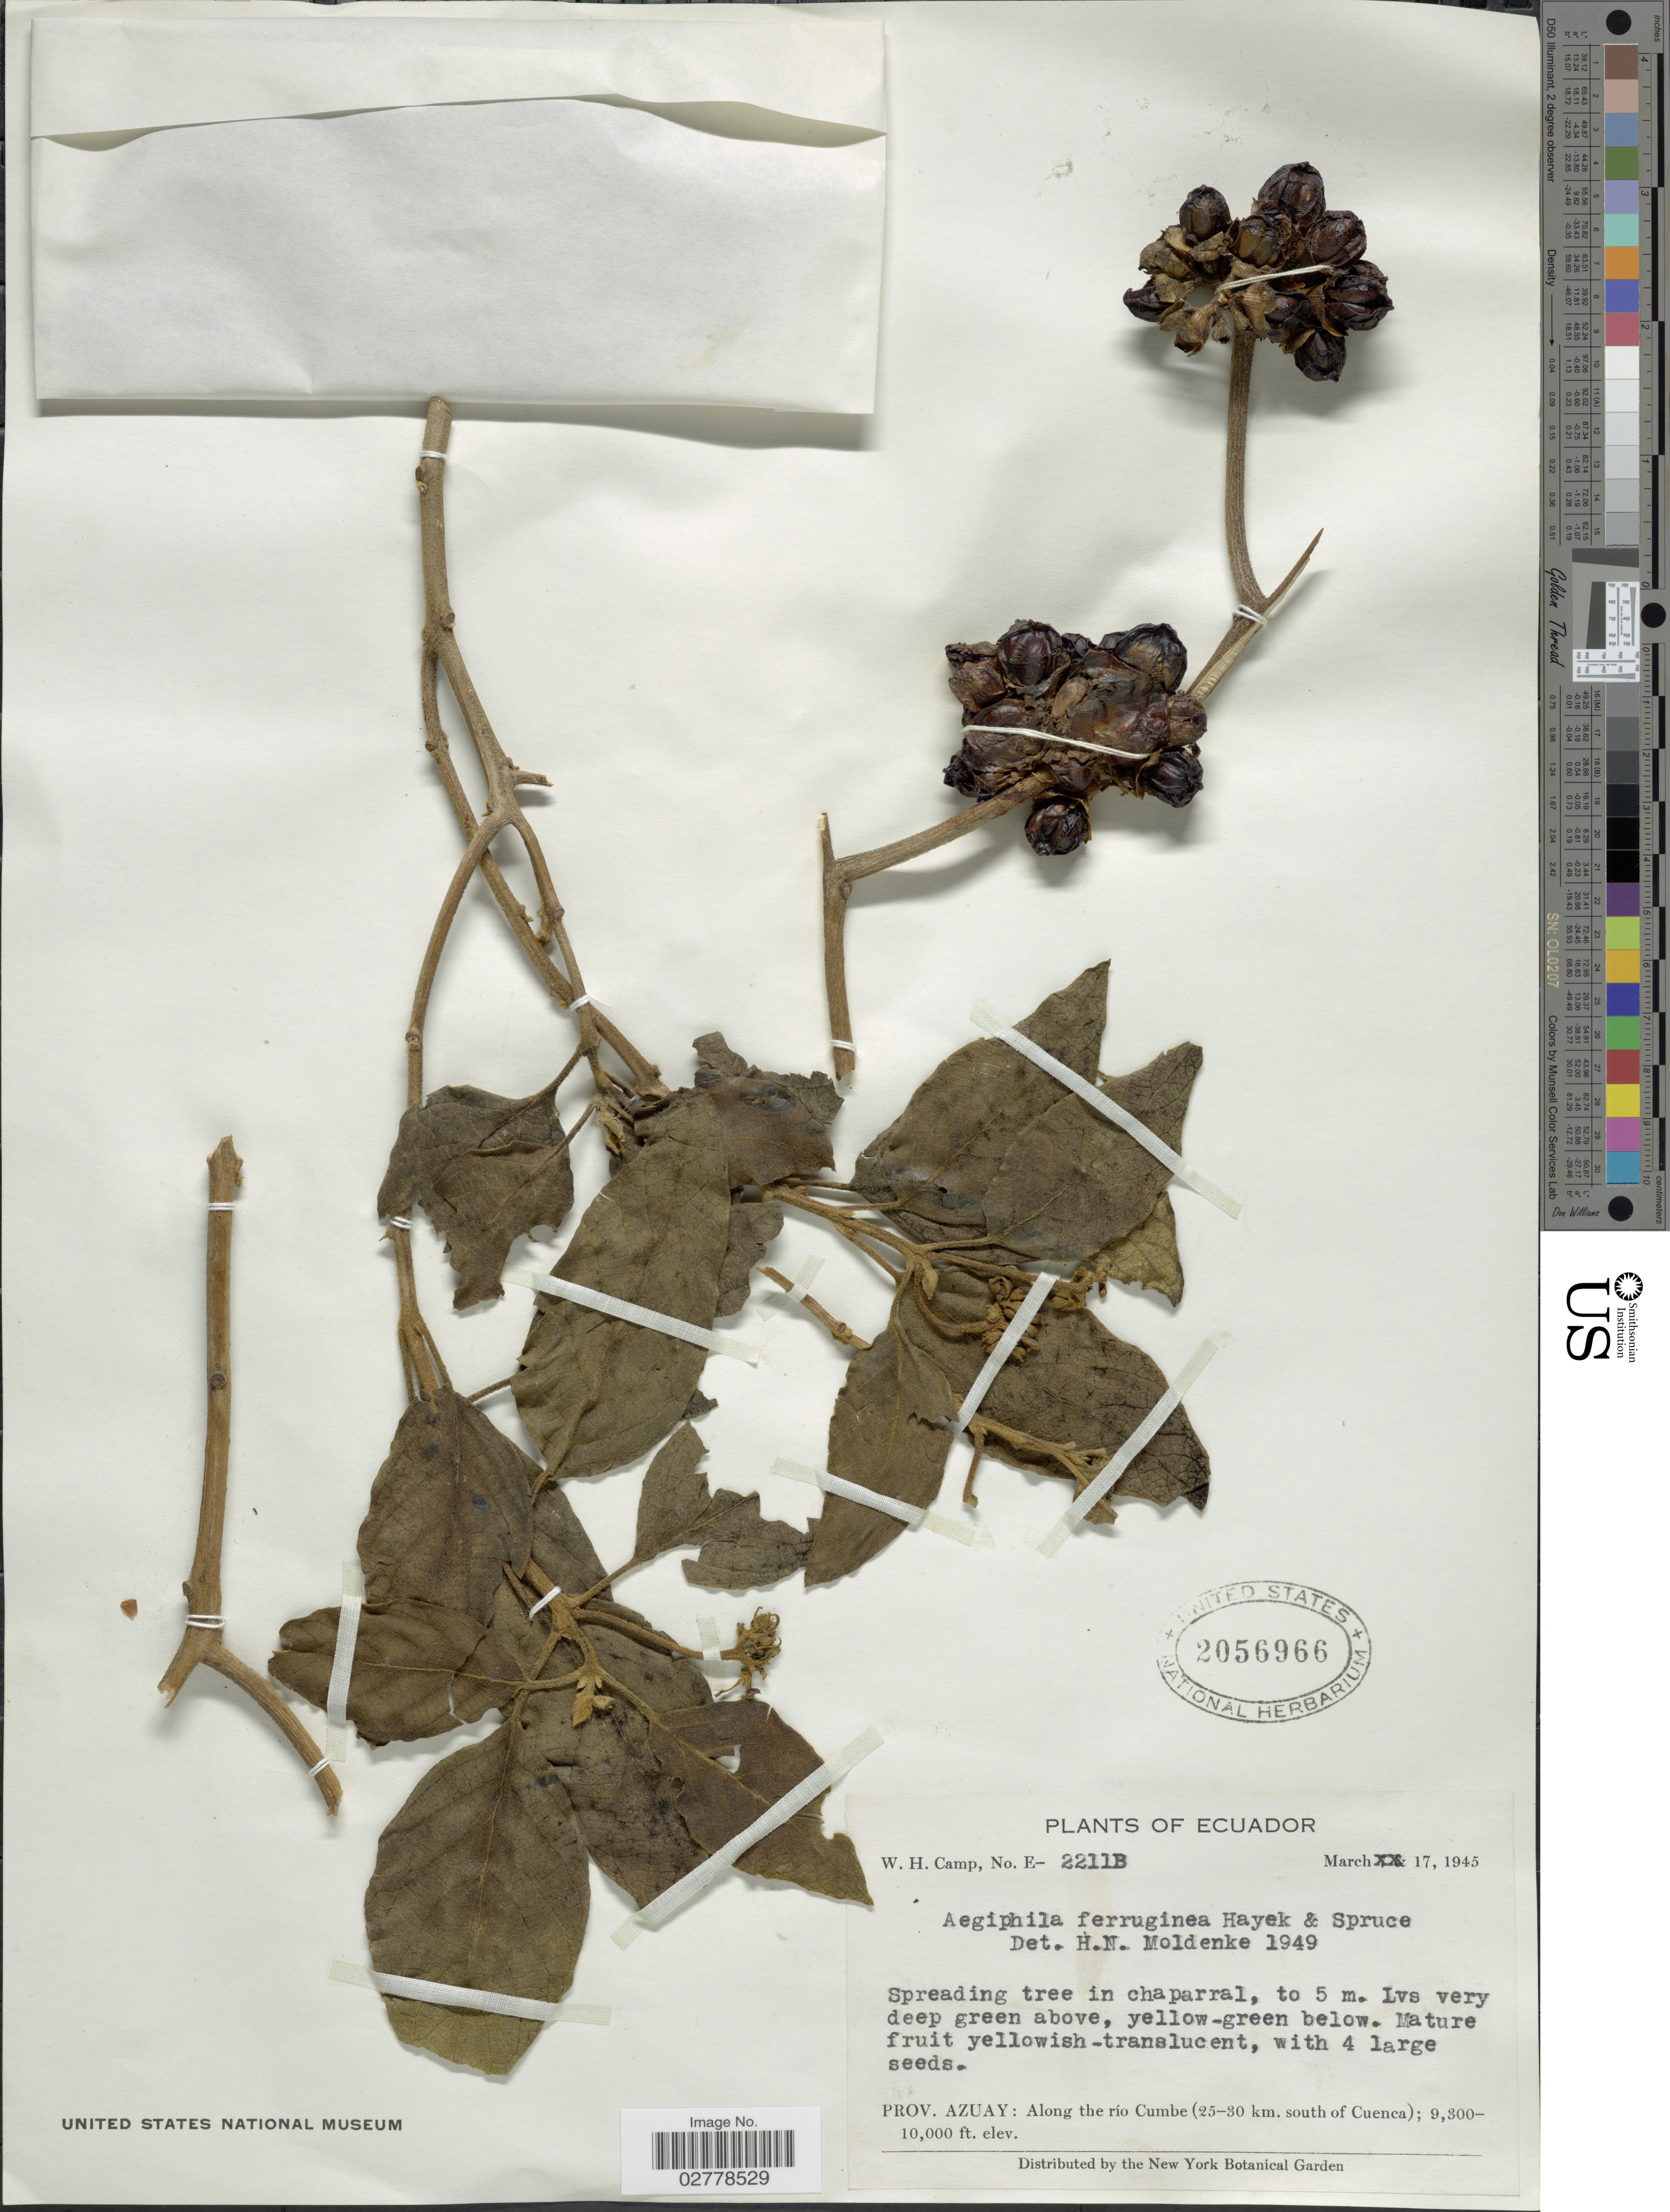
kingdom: Plantae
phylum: Tracheophyta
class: Magnoliopsida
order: Lamiales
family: Lamiaceae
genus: Aegiphila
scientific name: Aegiphila ferruginea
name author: Hayek & Spruce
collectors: W. H. Camp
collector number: E-2211B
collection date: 1945-03-17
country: Ecuador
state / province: Azuay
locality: Along the río Cumbe (25-30 km. south of Cuenca).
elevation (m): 2835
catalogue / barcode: US 2056966